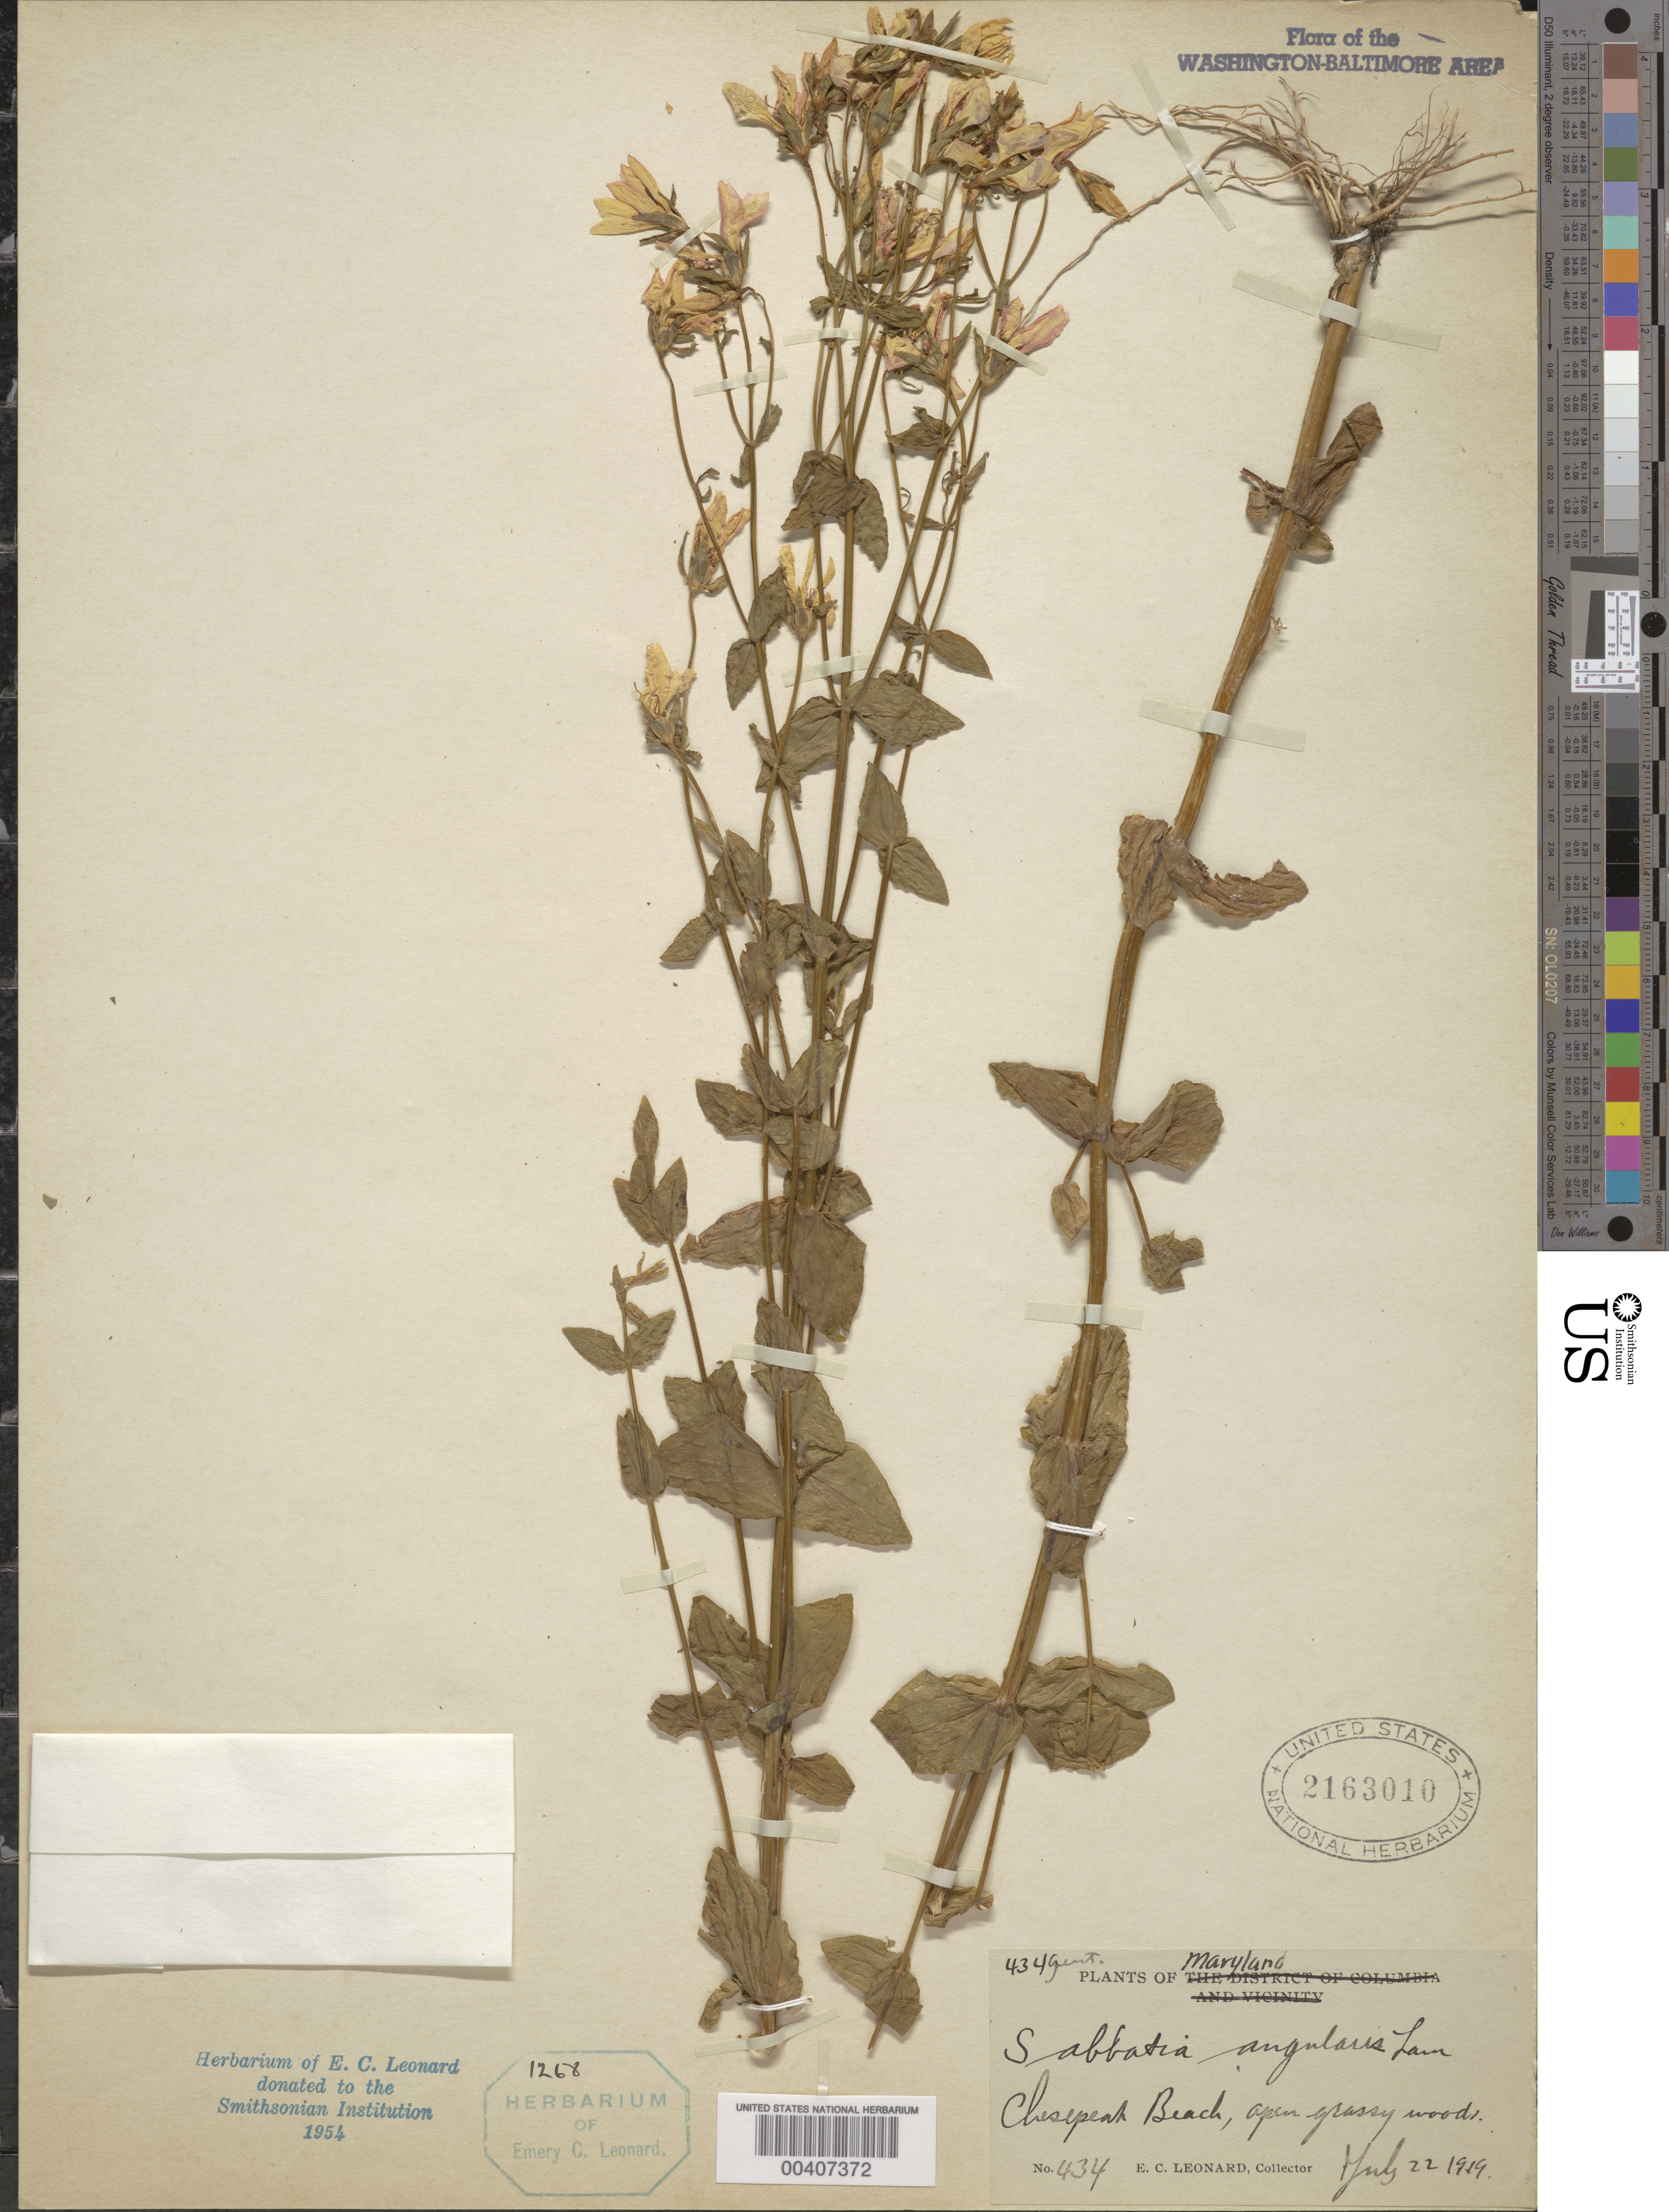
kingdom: Plantae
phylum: Tracheophyta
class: Magnoliopsida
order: Gentianales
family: Gentianaceae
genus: Sabatia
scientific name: Sabatia angularis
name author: (L.) Pursh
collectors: E. C. Leonard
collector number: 434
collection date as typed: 22 Jul 1919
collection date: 1919-07-22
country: United States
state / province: Maryland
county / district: Calvert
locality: Chesapeake Beach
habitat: Open grassy woods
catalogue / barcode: US 2163010